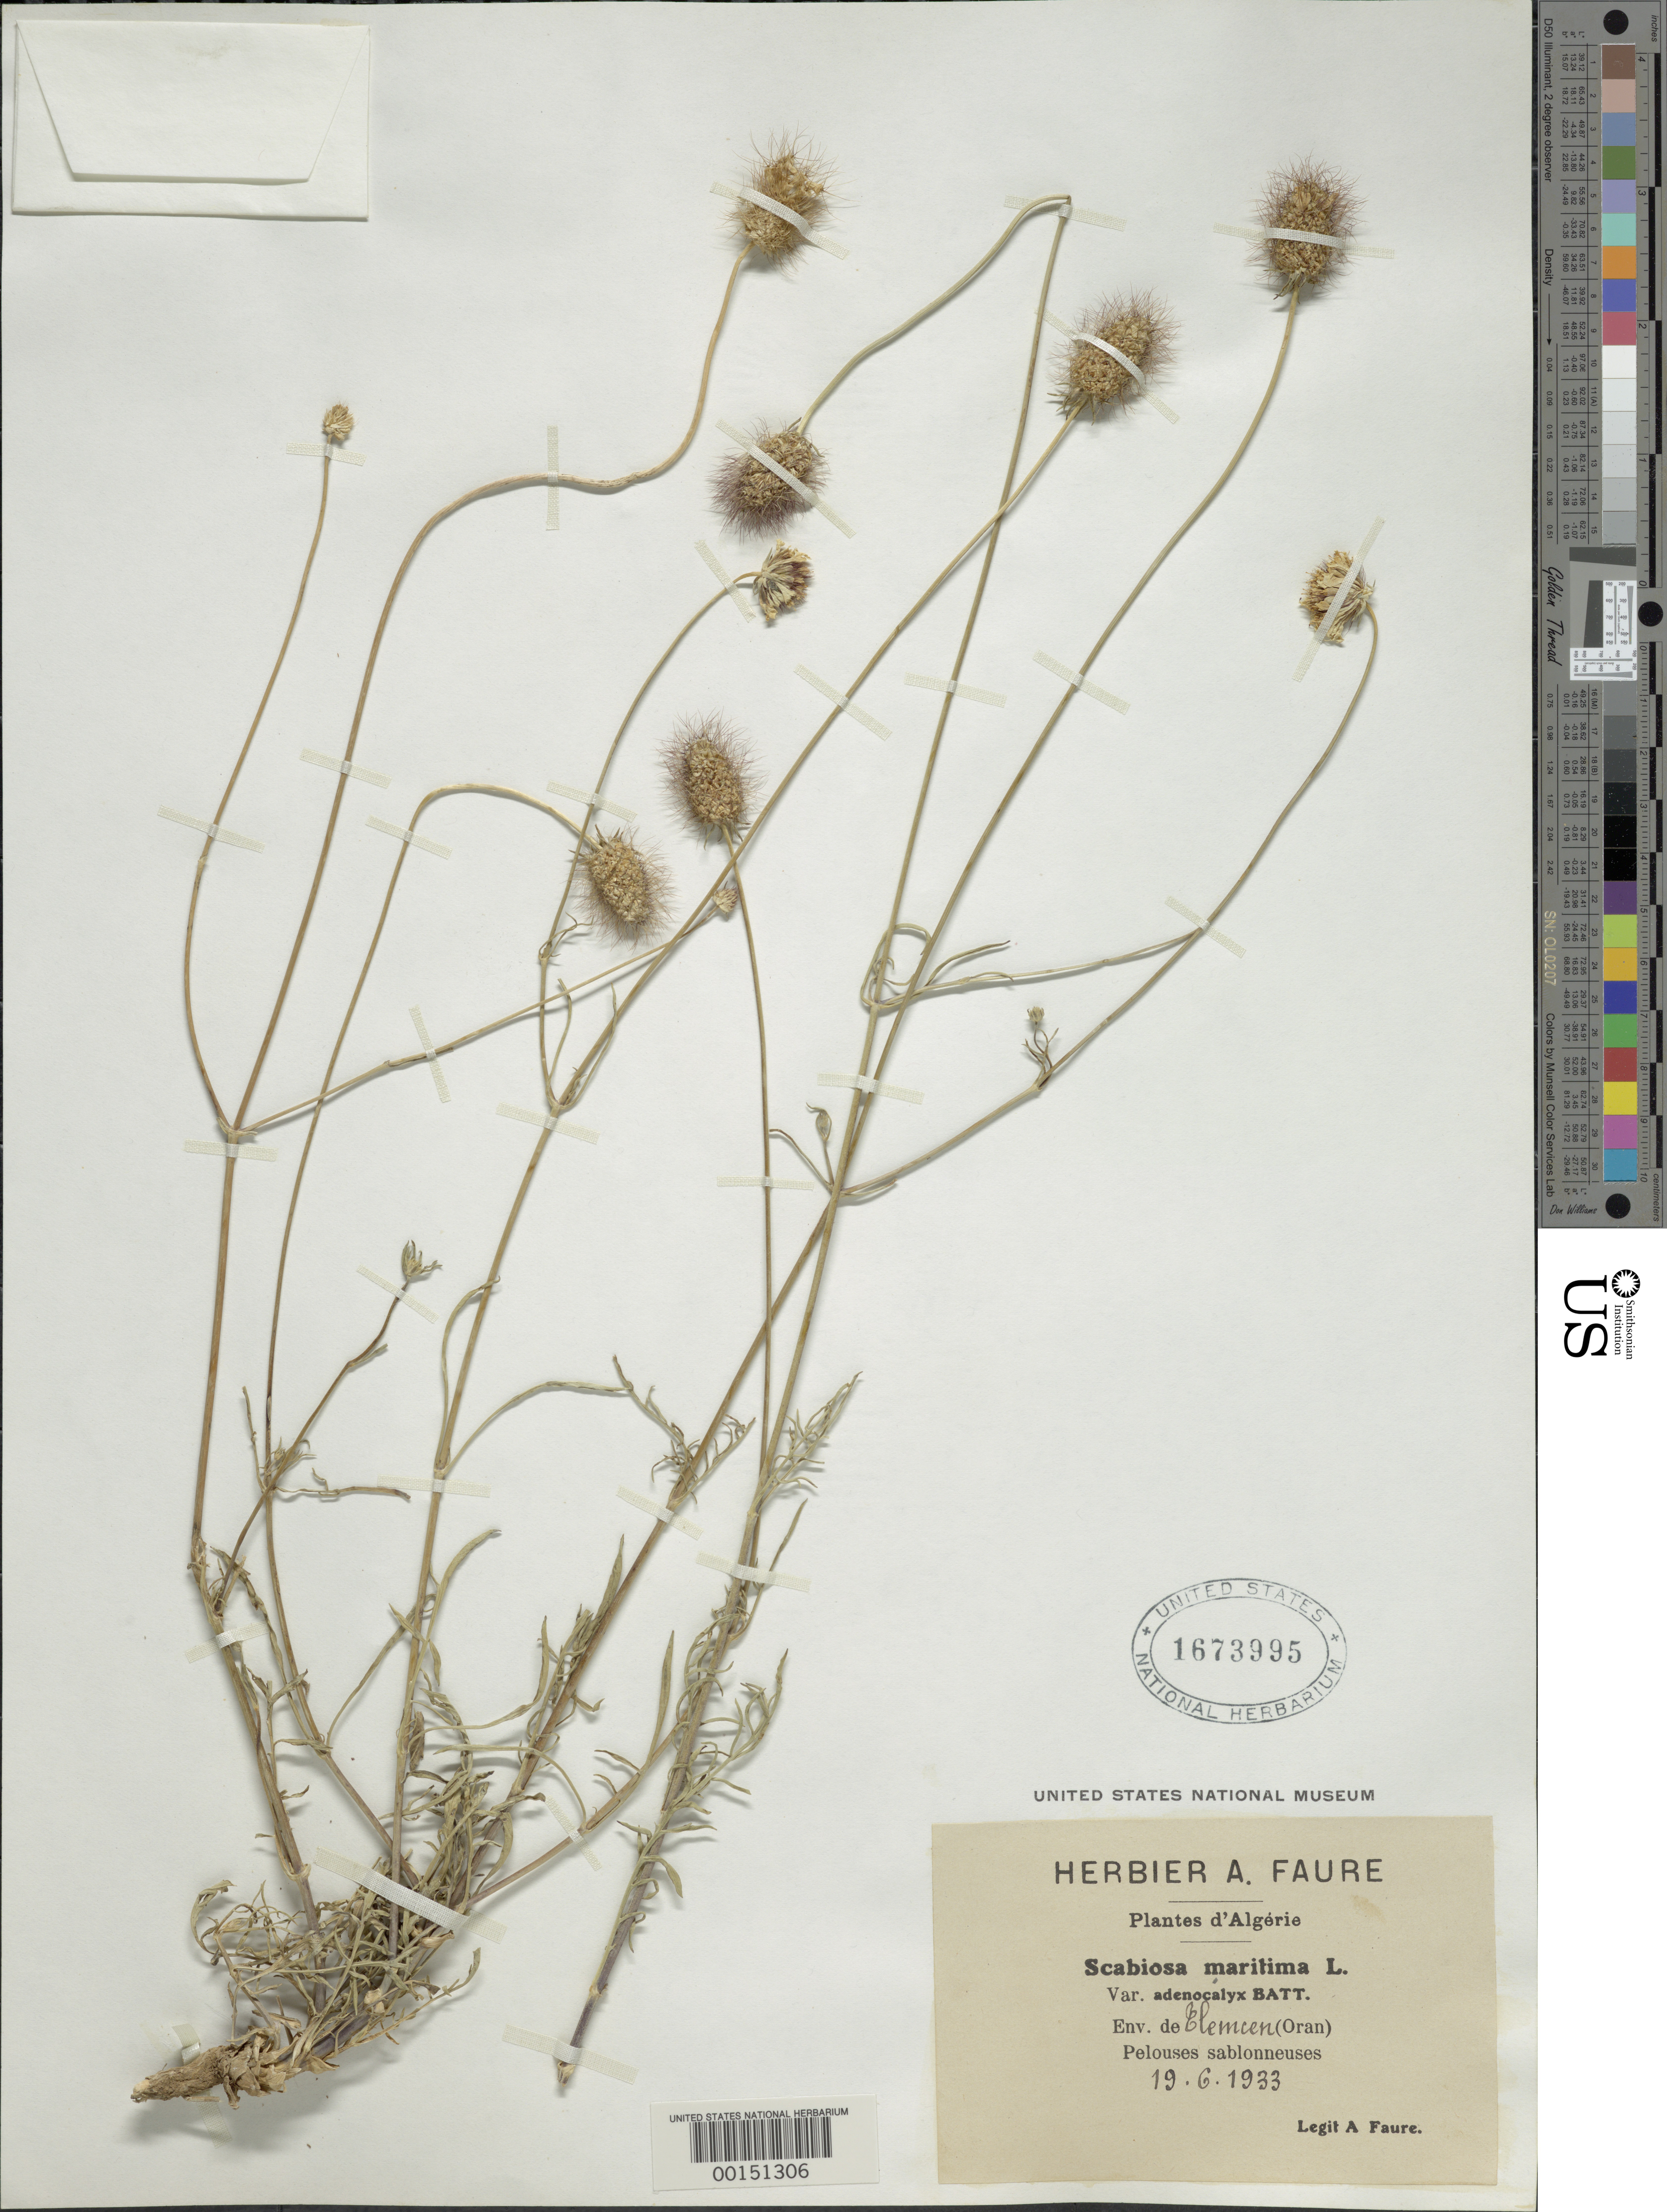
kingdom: Plantae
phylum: Tracheophyta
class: Magnoliopsida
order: Dipsacales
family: Caprifoliaceae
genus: Scabiosa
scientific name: Scabiosa maritima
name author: L.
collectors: A. Faure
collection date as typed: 19 Jun 1933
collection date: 1933-06-19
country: Algeria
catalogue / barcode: US 1673995